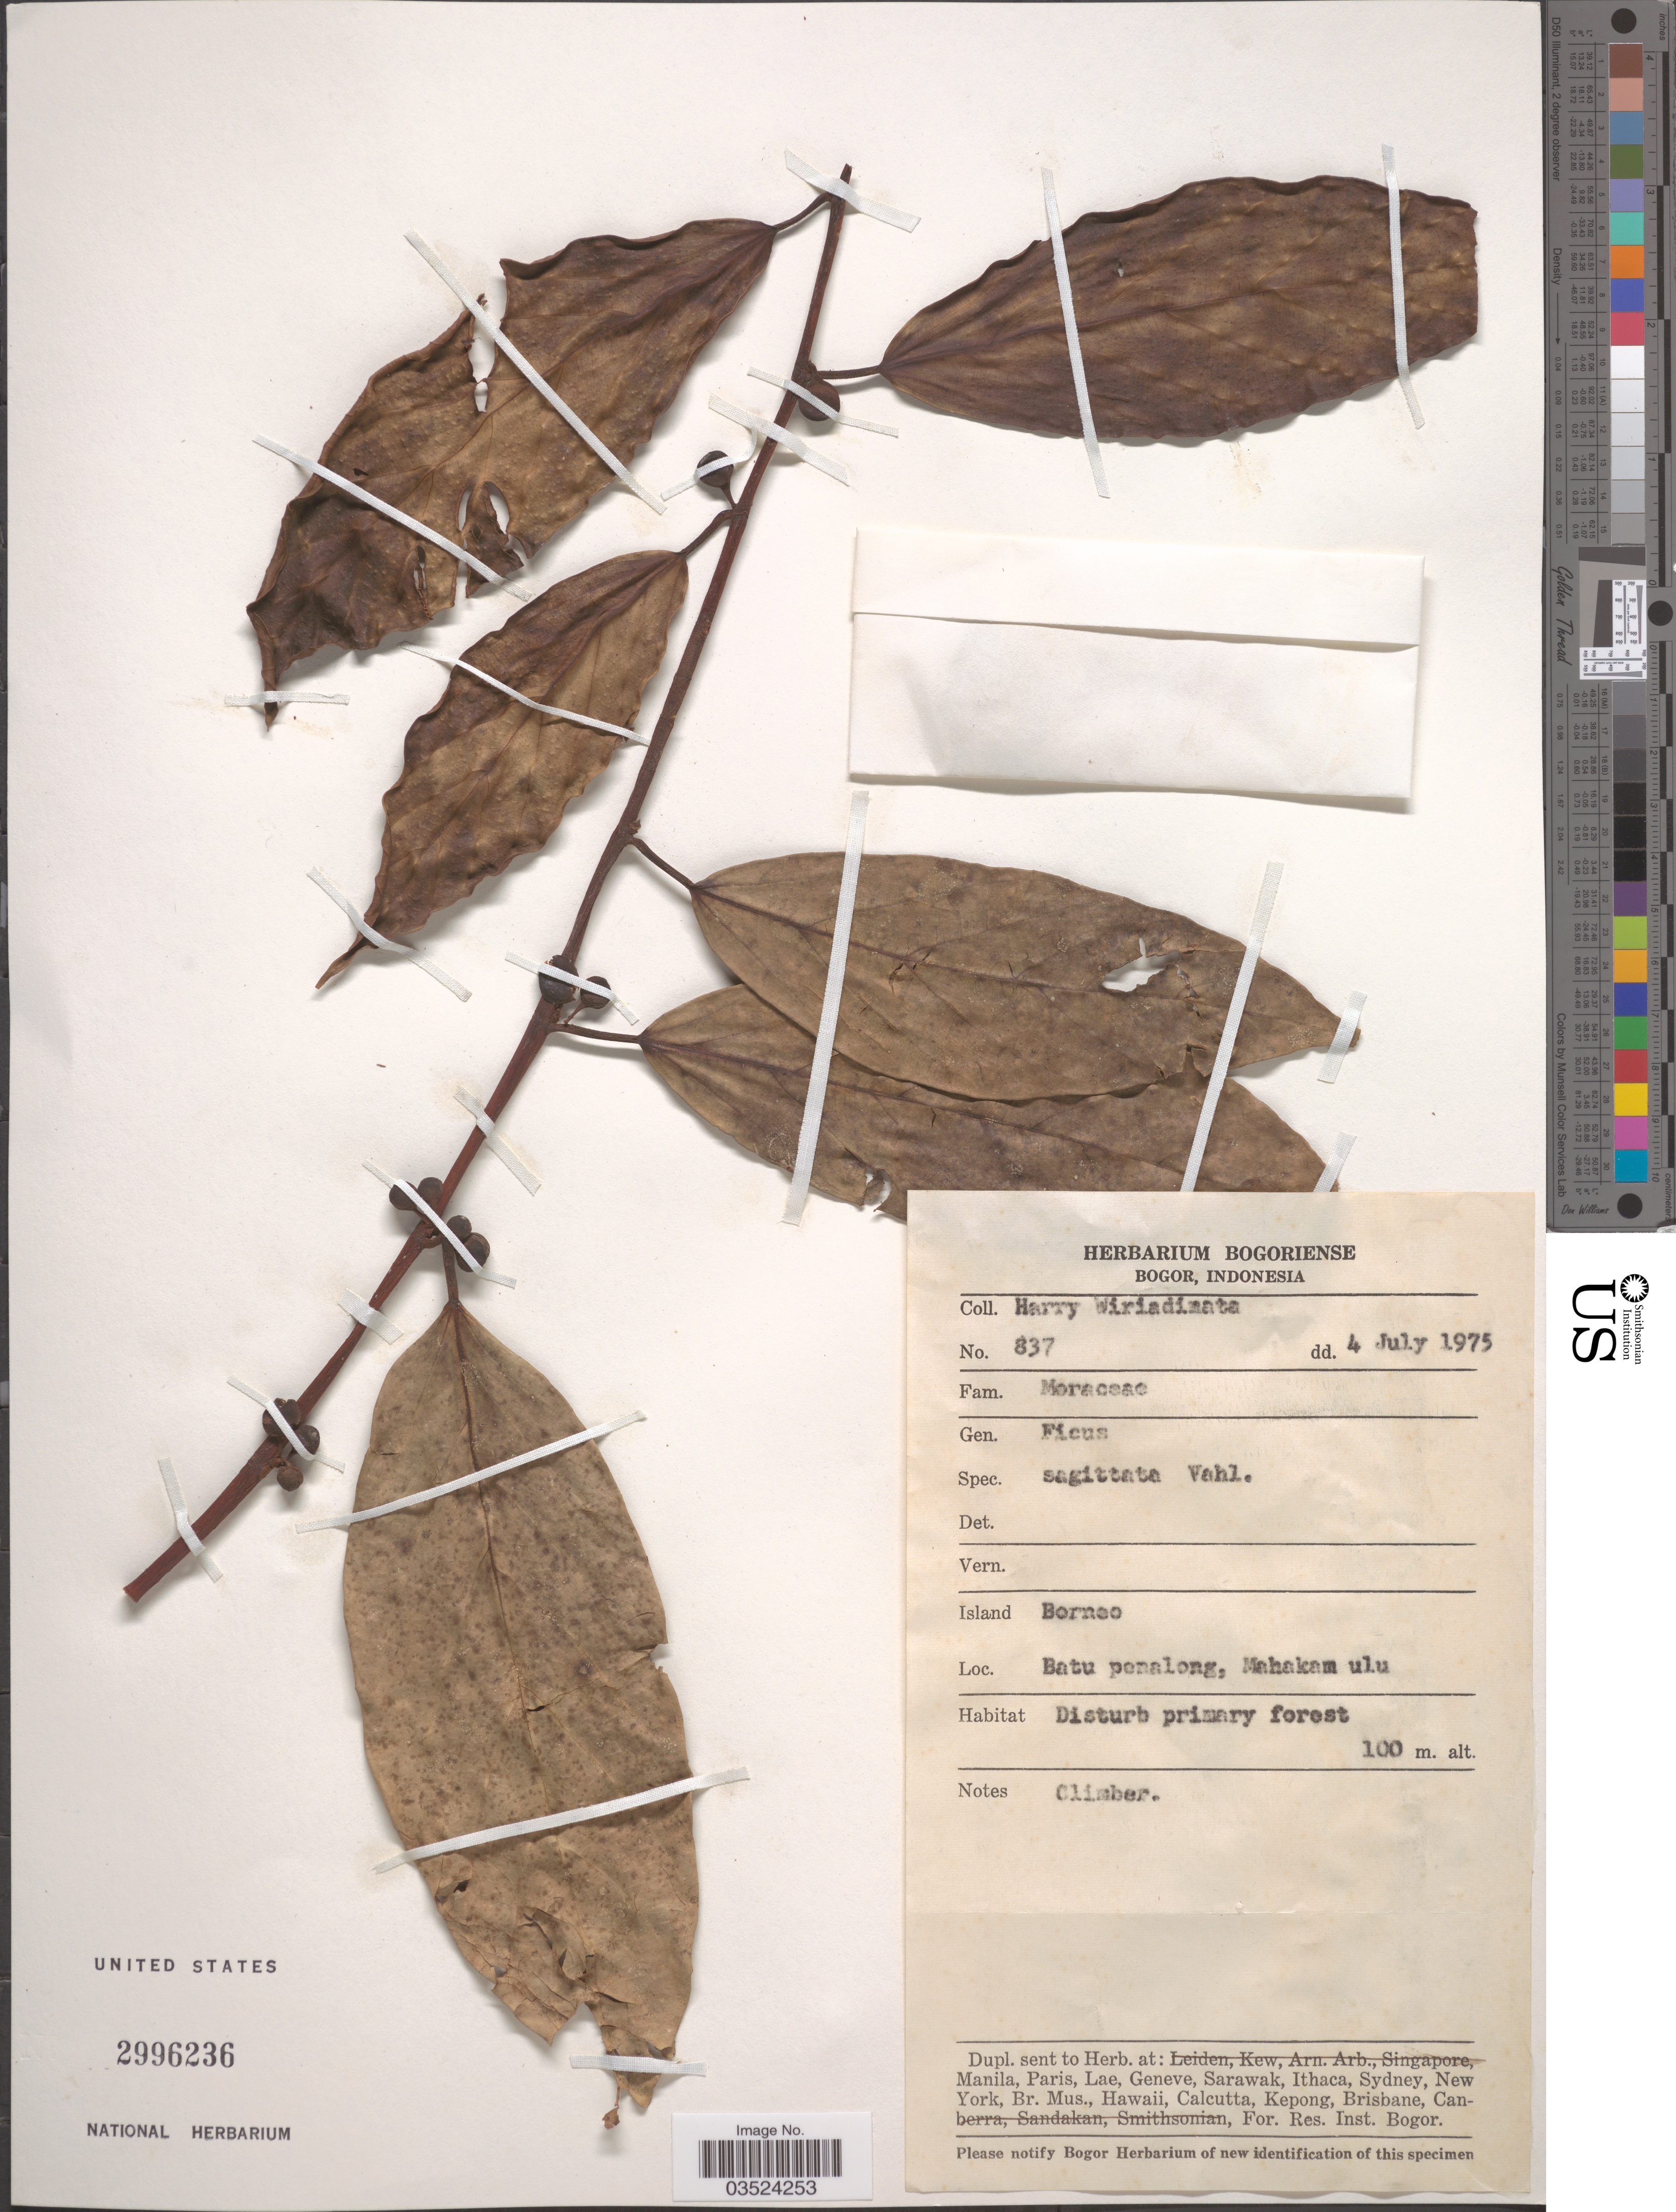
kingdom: Plantae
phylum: Tracheophyta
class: Magnoliopsida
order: Rosales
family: Moraceae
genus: Ficus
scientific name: Ficus sagittata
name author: Vahl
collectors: H. Wiriadinata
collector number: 837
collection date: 1975-07-04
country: Indonesia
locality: Island Borneo. Batu penalong, Mahakam ulu.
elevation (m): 100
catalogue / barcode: US 2996236